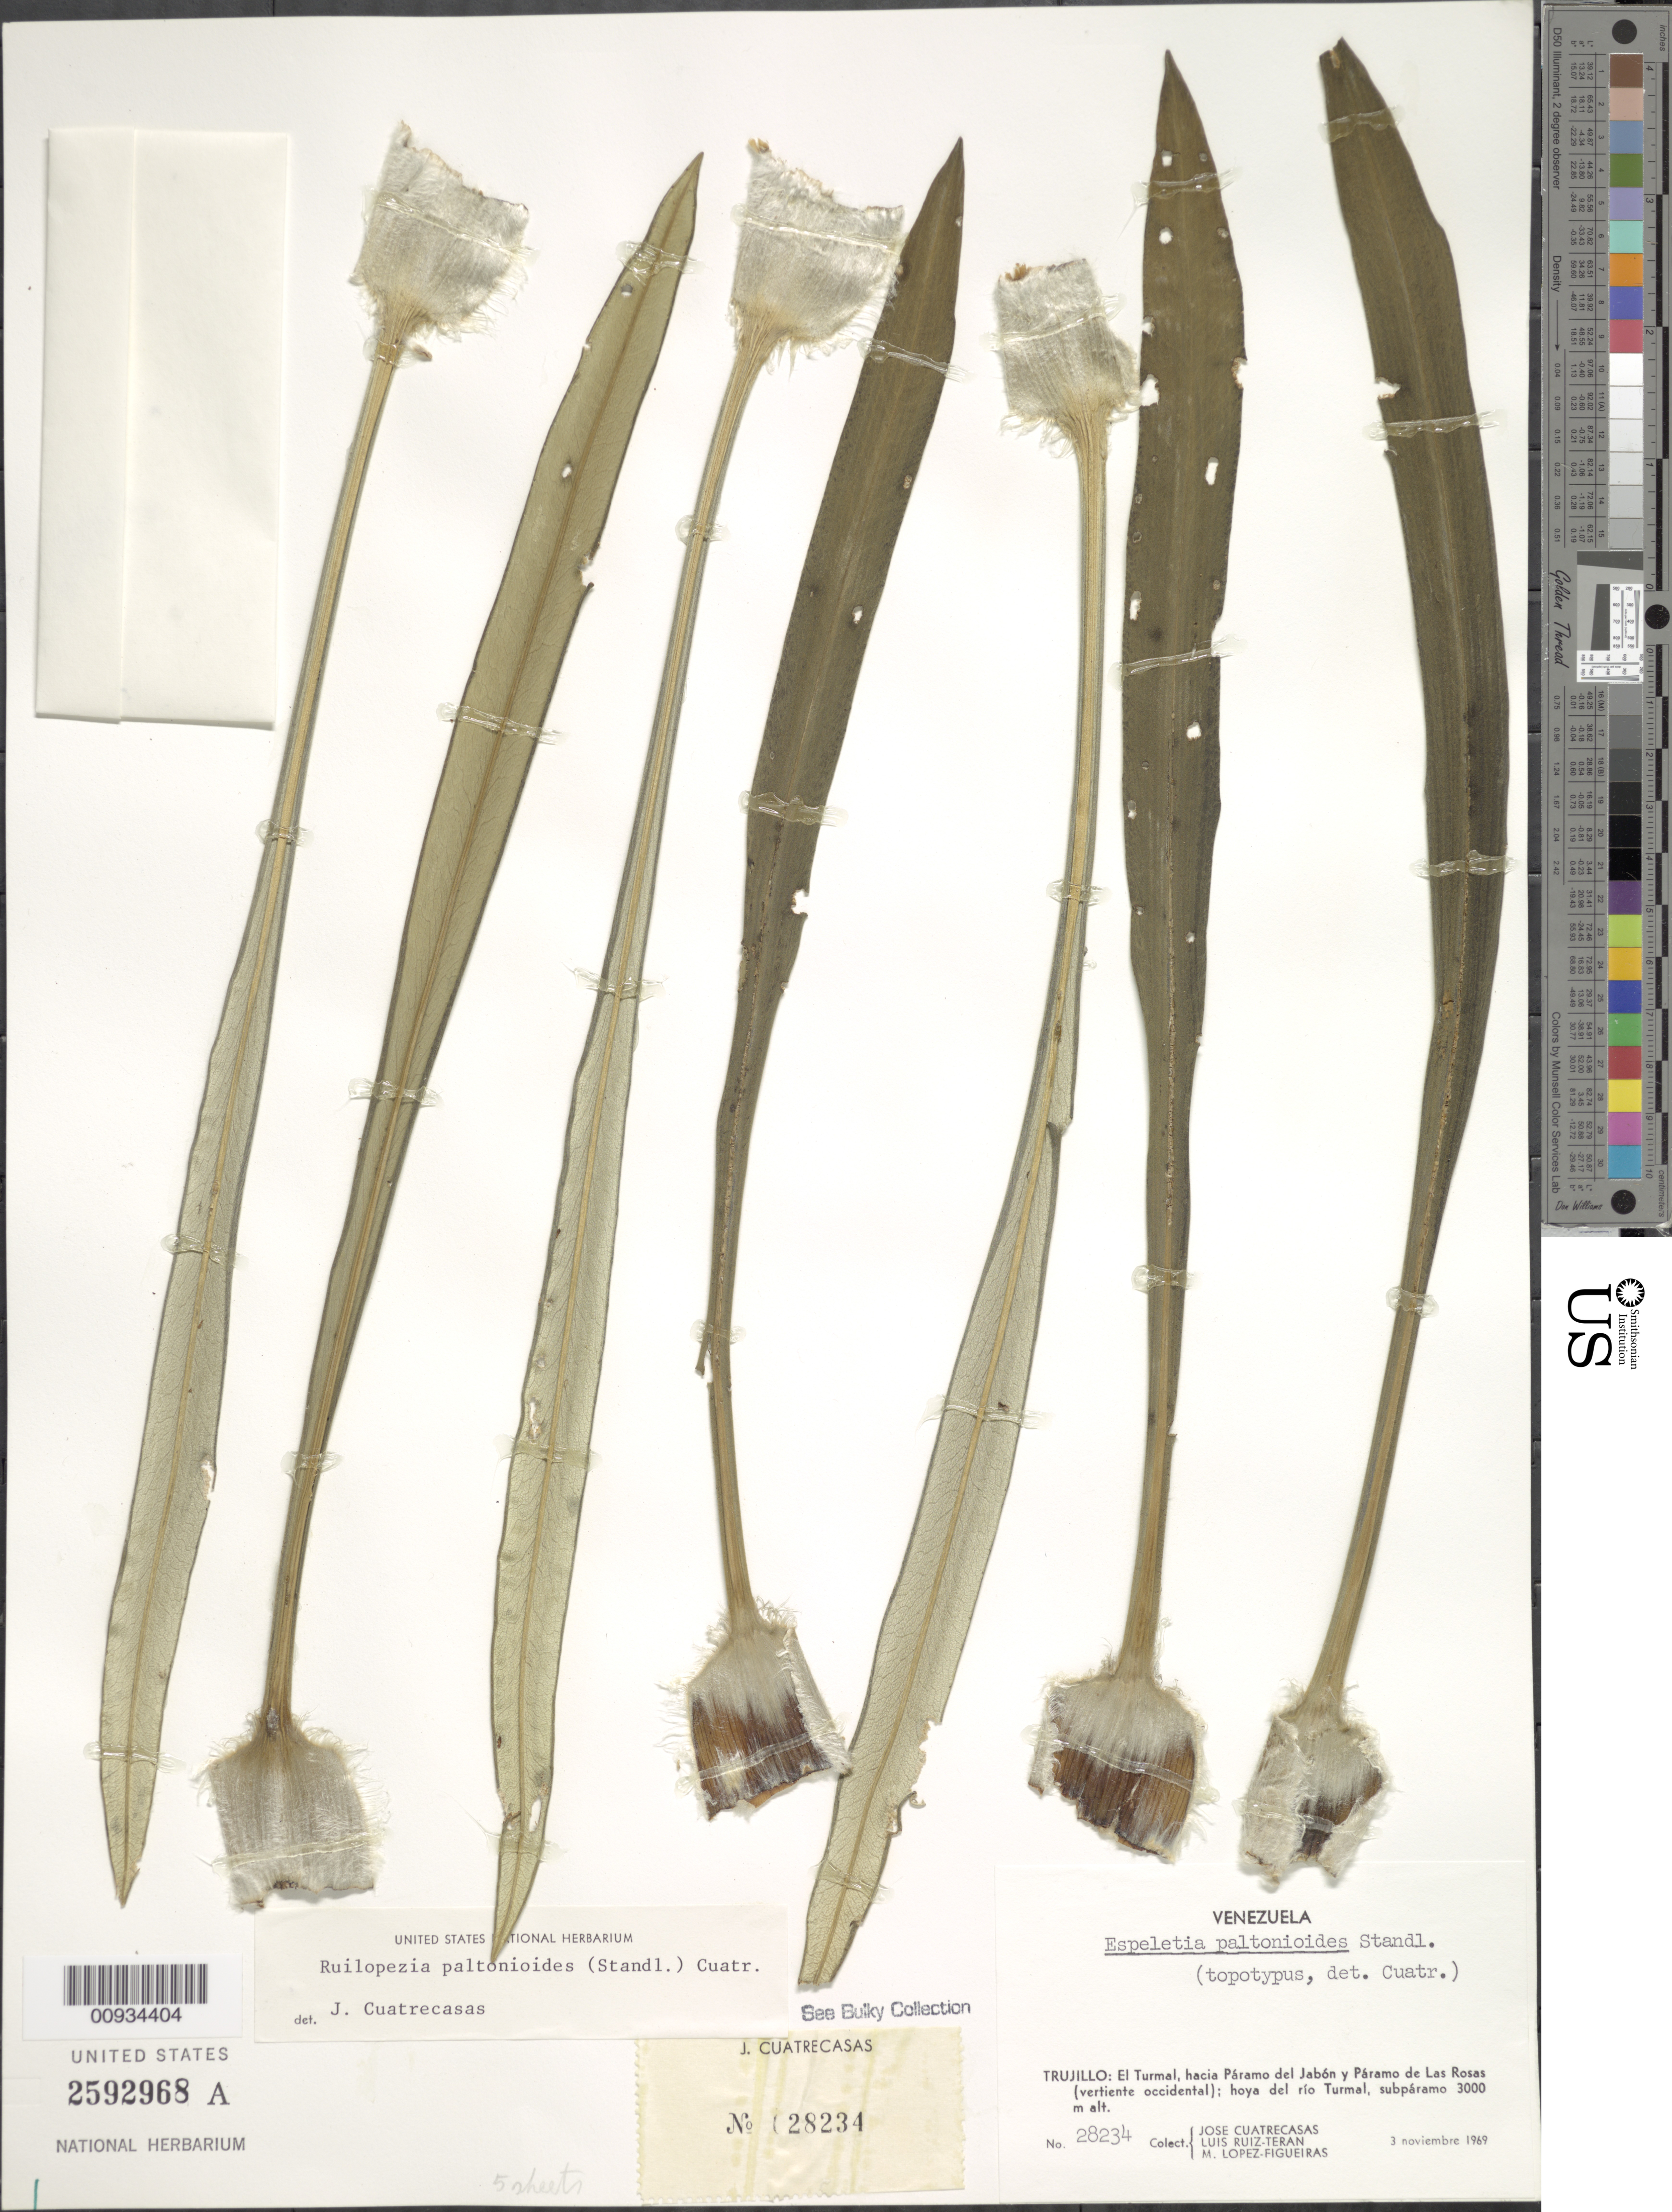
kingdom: Plantae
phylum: Tracheophyta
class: Magnoliopsida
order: Asterales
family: Asteraceae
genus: Ruilopezia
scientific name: Ruilopezia paltonioides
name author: (Standl.) Cuatrec.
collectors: J. Cuatrecasas, L. Teran & M. López Figueiras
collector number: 28234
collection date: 1969-11-03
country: Venezuela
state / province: Trujillo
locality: El Turmal, hacia Paramo del Jabon y Paramo de Las Rosas (vertiente occidental), hoya del Rio Turmal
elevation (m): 3000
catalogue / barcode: US 2592968A